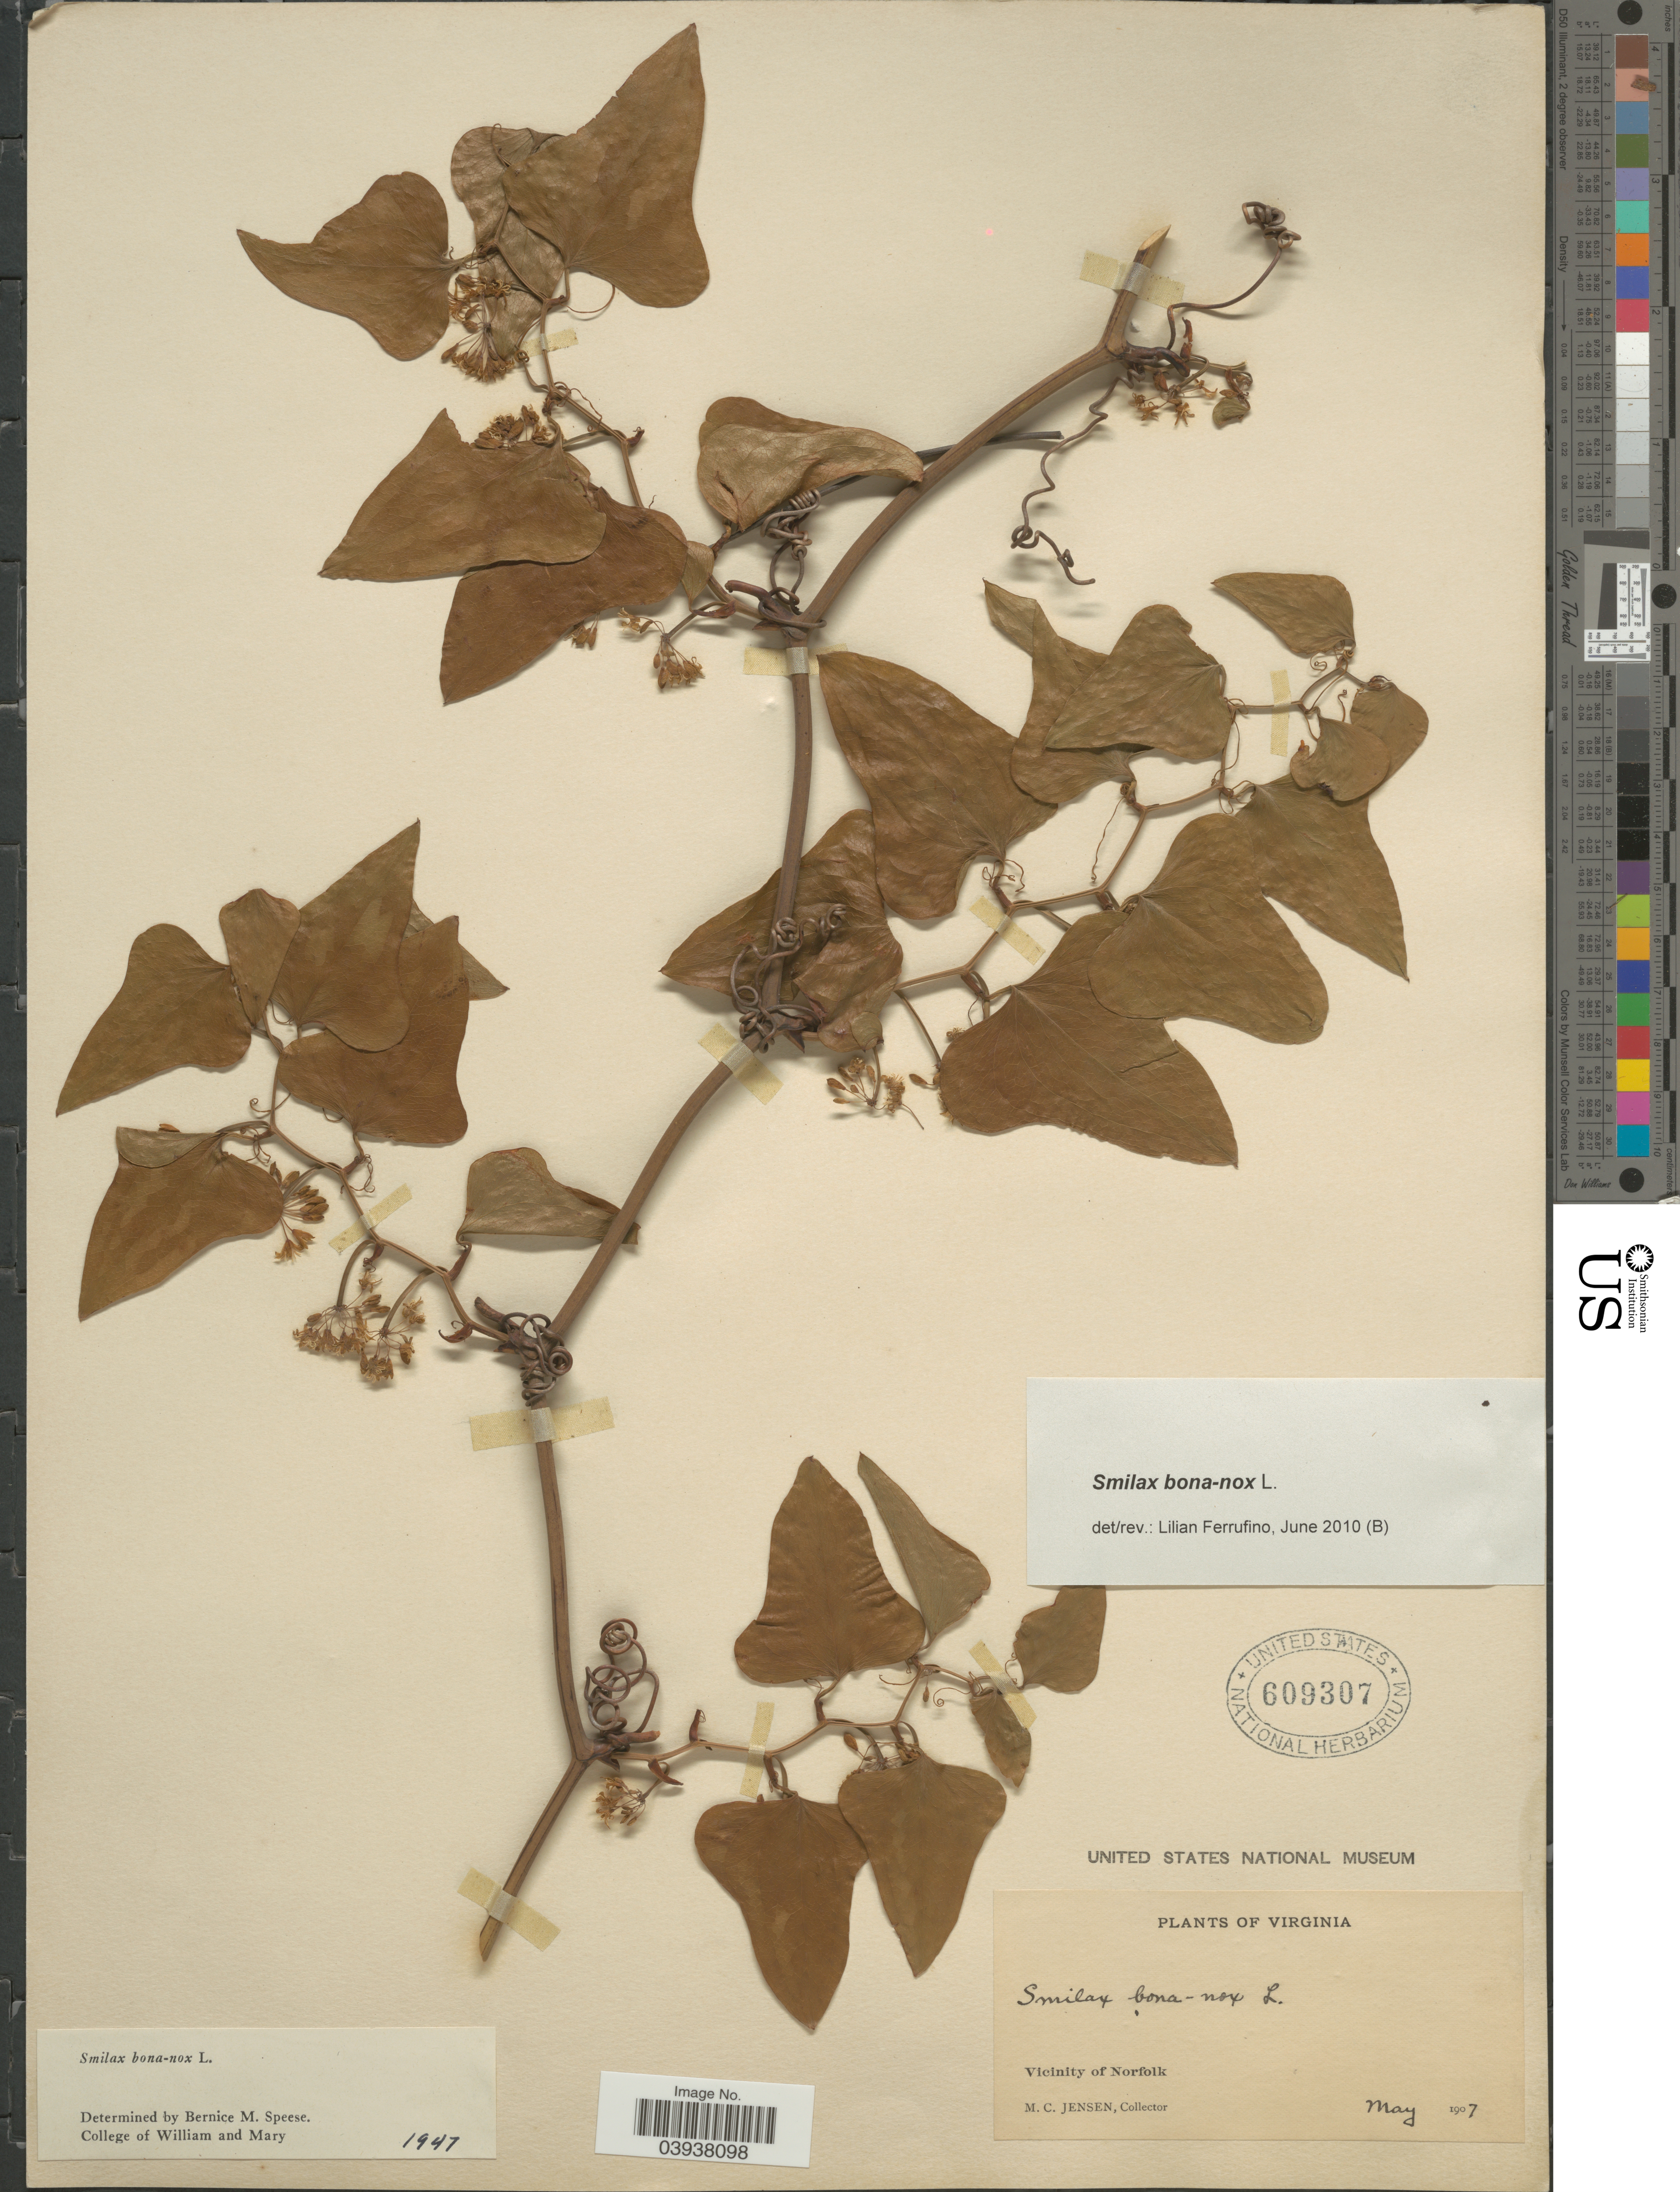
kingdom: Plantae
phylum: Tracheophyta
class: Liliopsida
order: Liliales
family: Smilacaceae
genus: Smilax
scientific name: Smilax bona-nox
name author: L.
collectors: M. C. Jensen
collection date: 1907-05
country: United States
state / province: Virginia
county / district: City of Norfolk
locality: Vicinity of Norfolk.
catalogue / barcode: US 609307